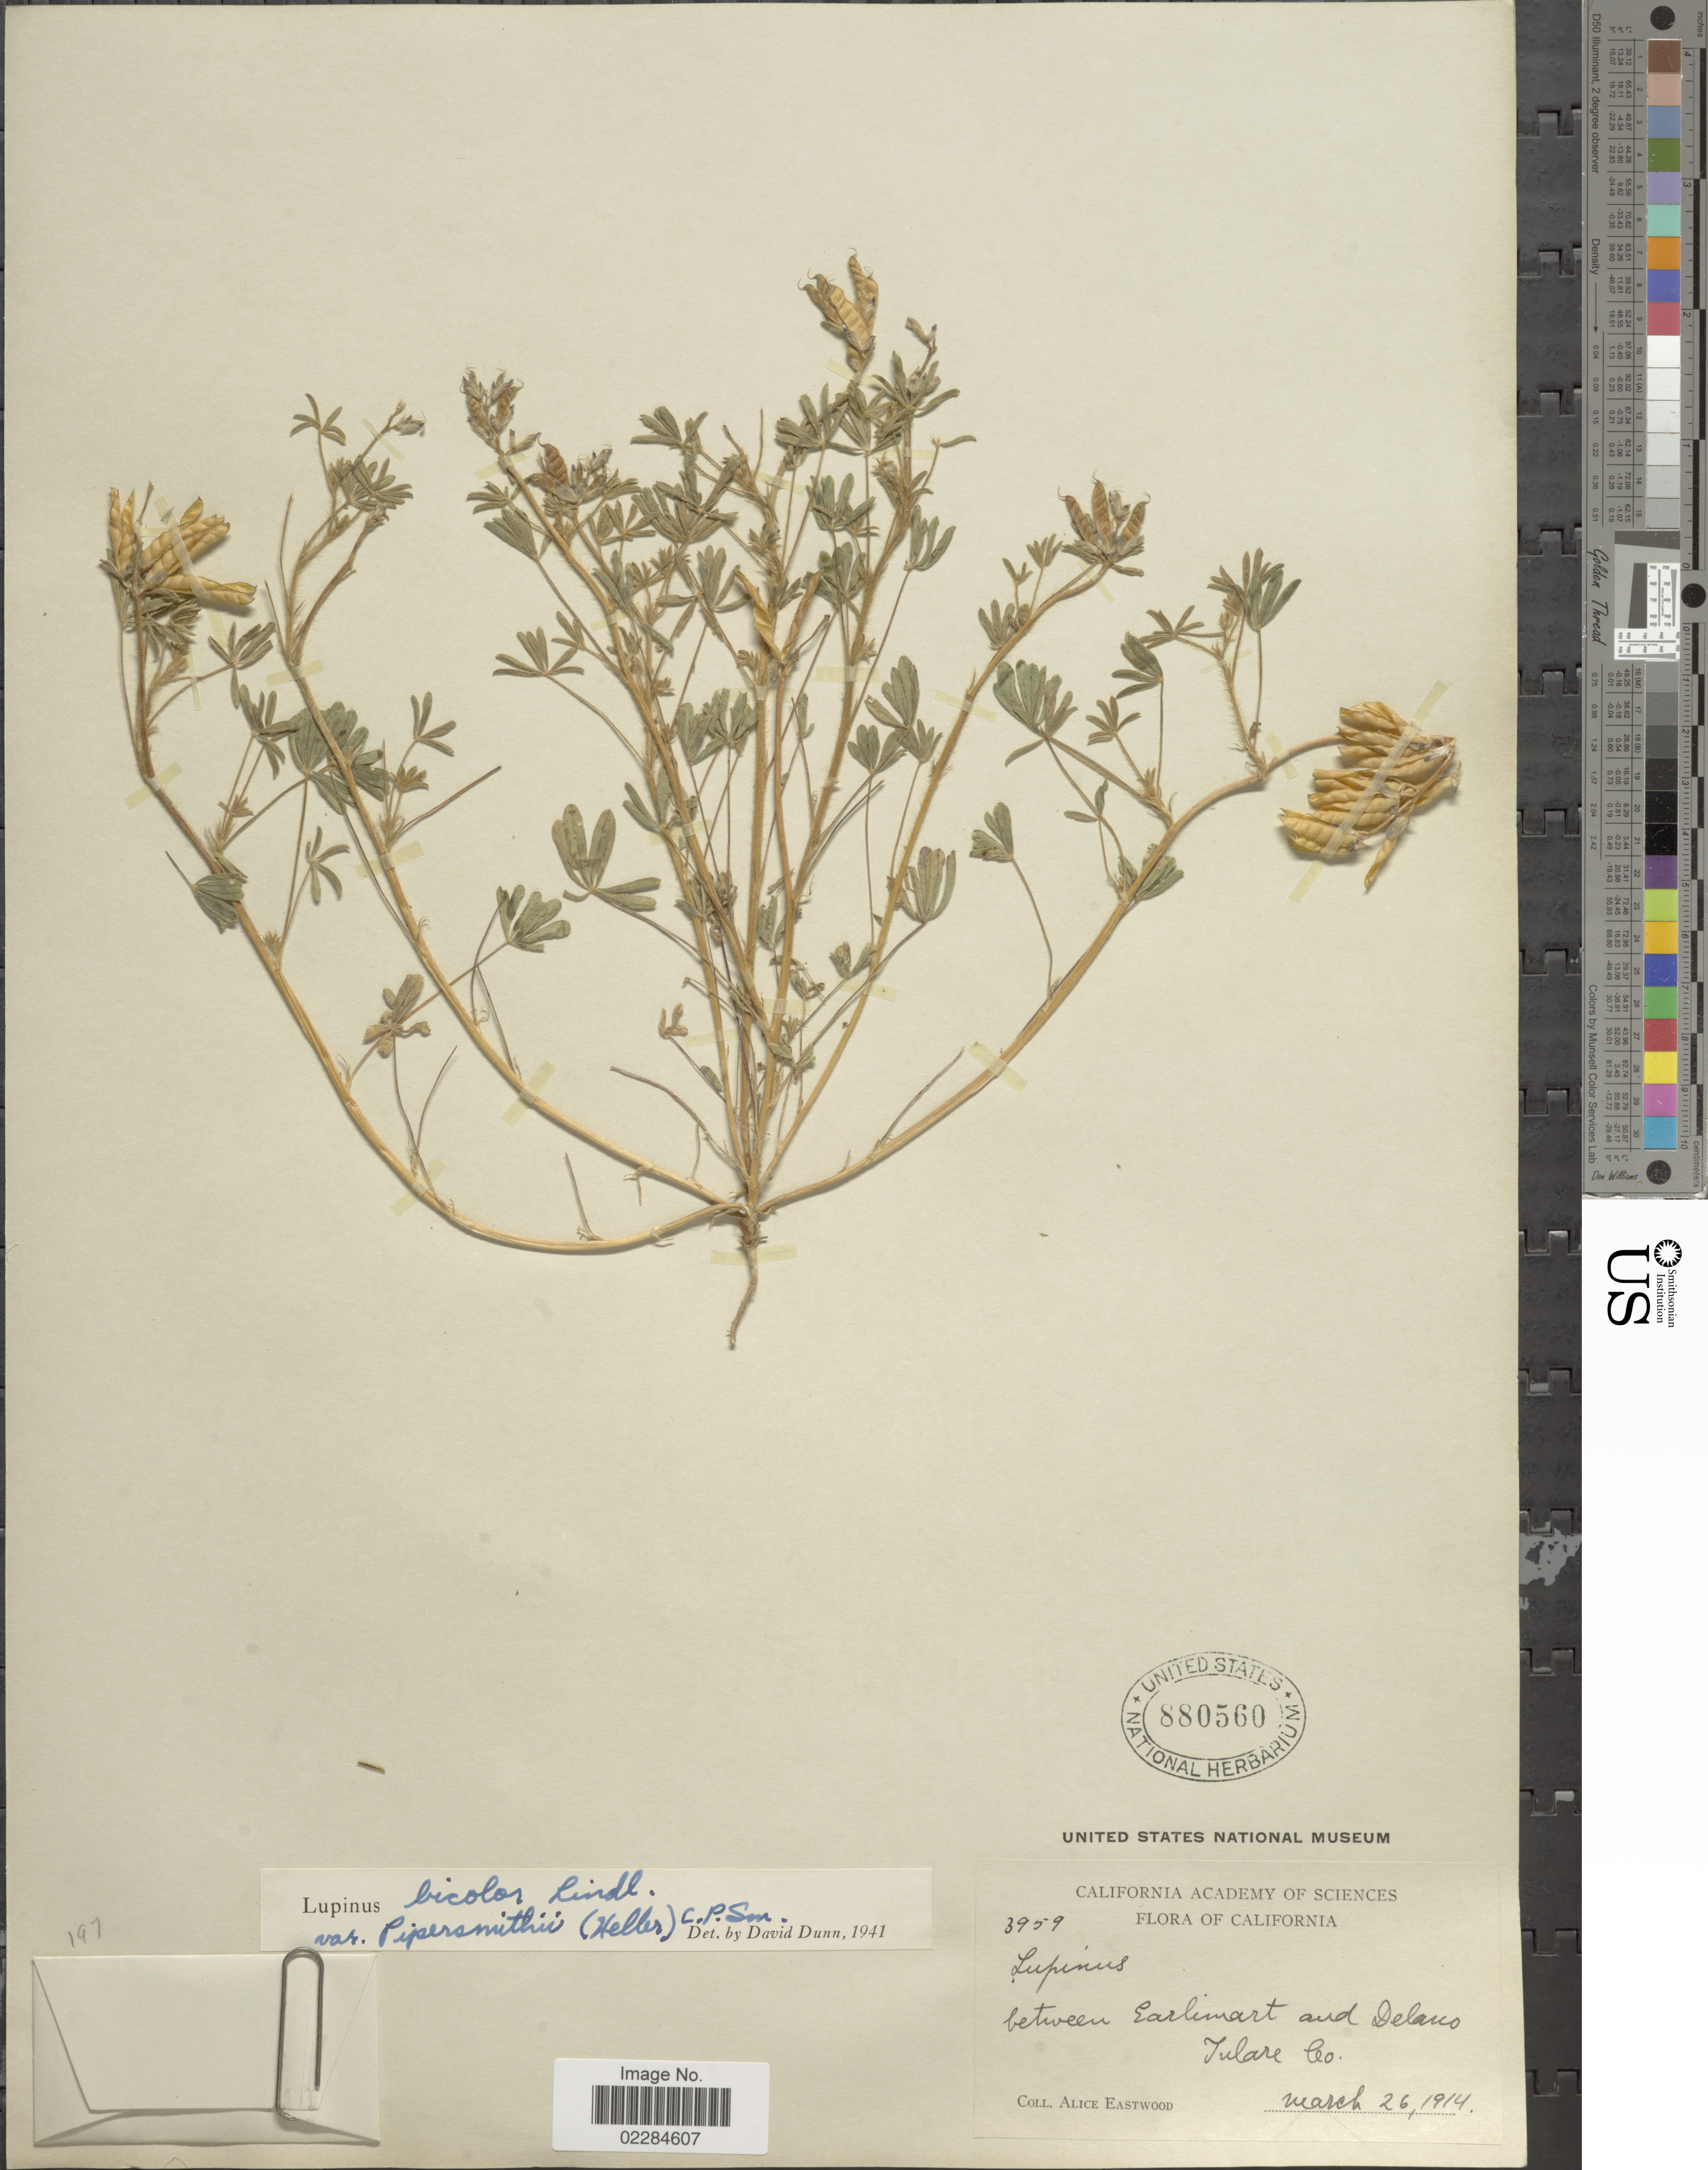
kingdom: Plantae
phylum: Tracheophyta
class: Magnoliopsida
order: Fabales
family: Fabaceae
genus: Lupinus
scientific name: Lupinus bicolor var. pipersmithii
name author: (A. Heller) C.P. Sm.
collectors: A. Eastwood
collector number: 3959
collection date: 1914-03-26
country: United States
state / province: California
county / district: Tulare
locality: Between Earlimart and Delano, Tulare Co.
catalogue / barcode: US 880560